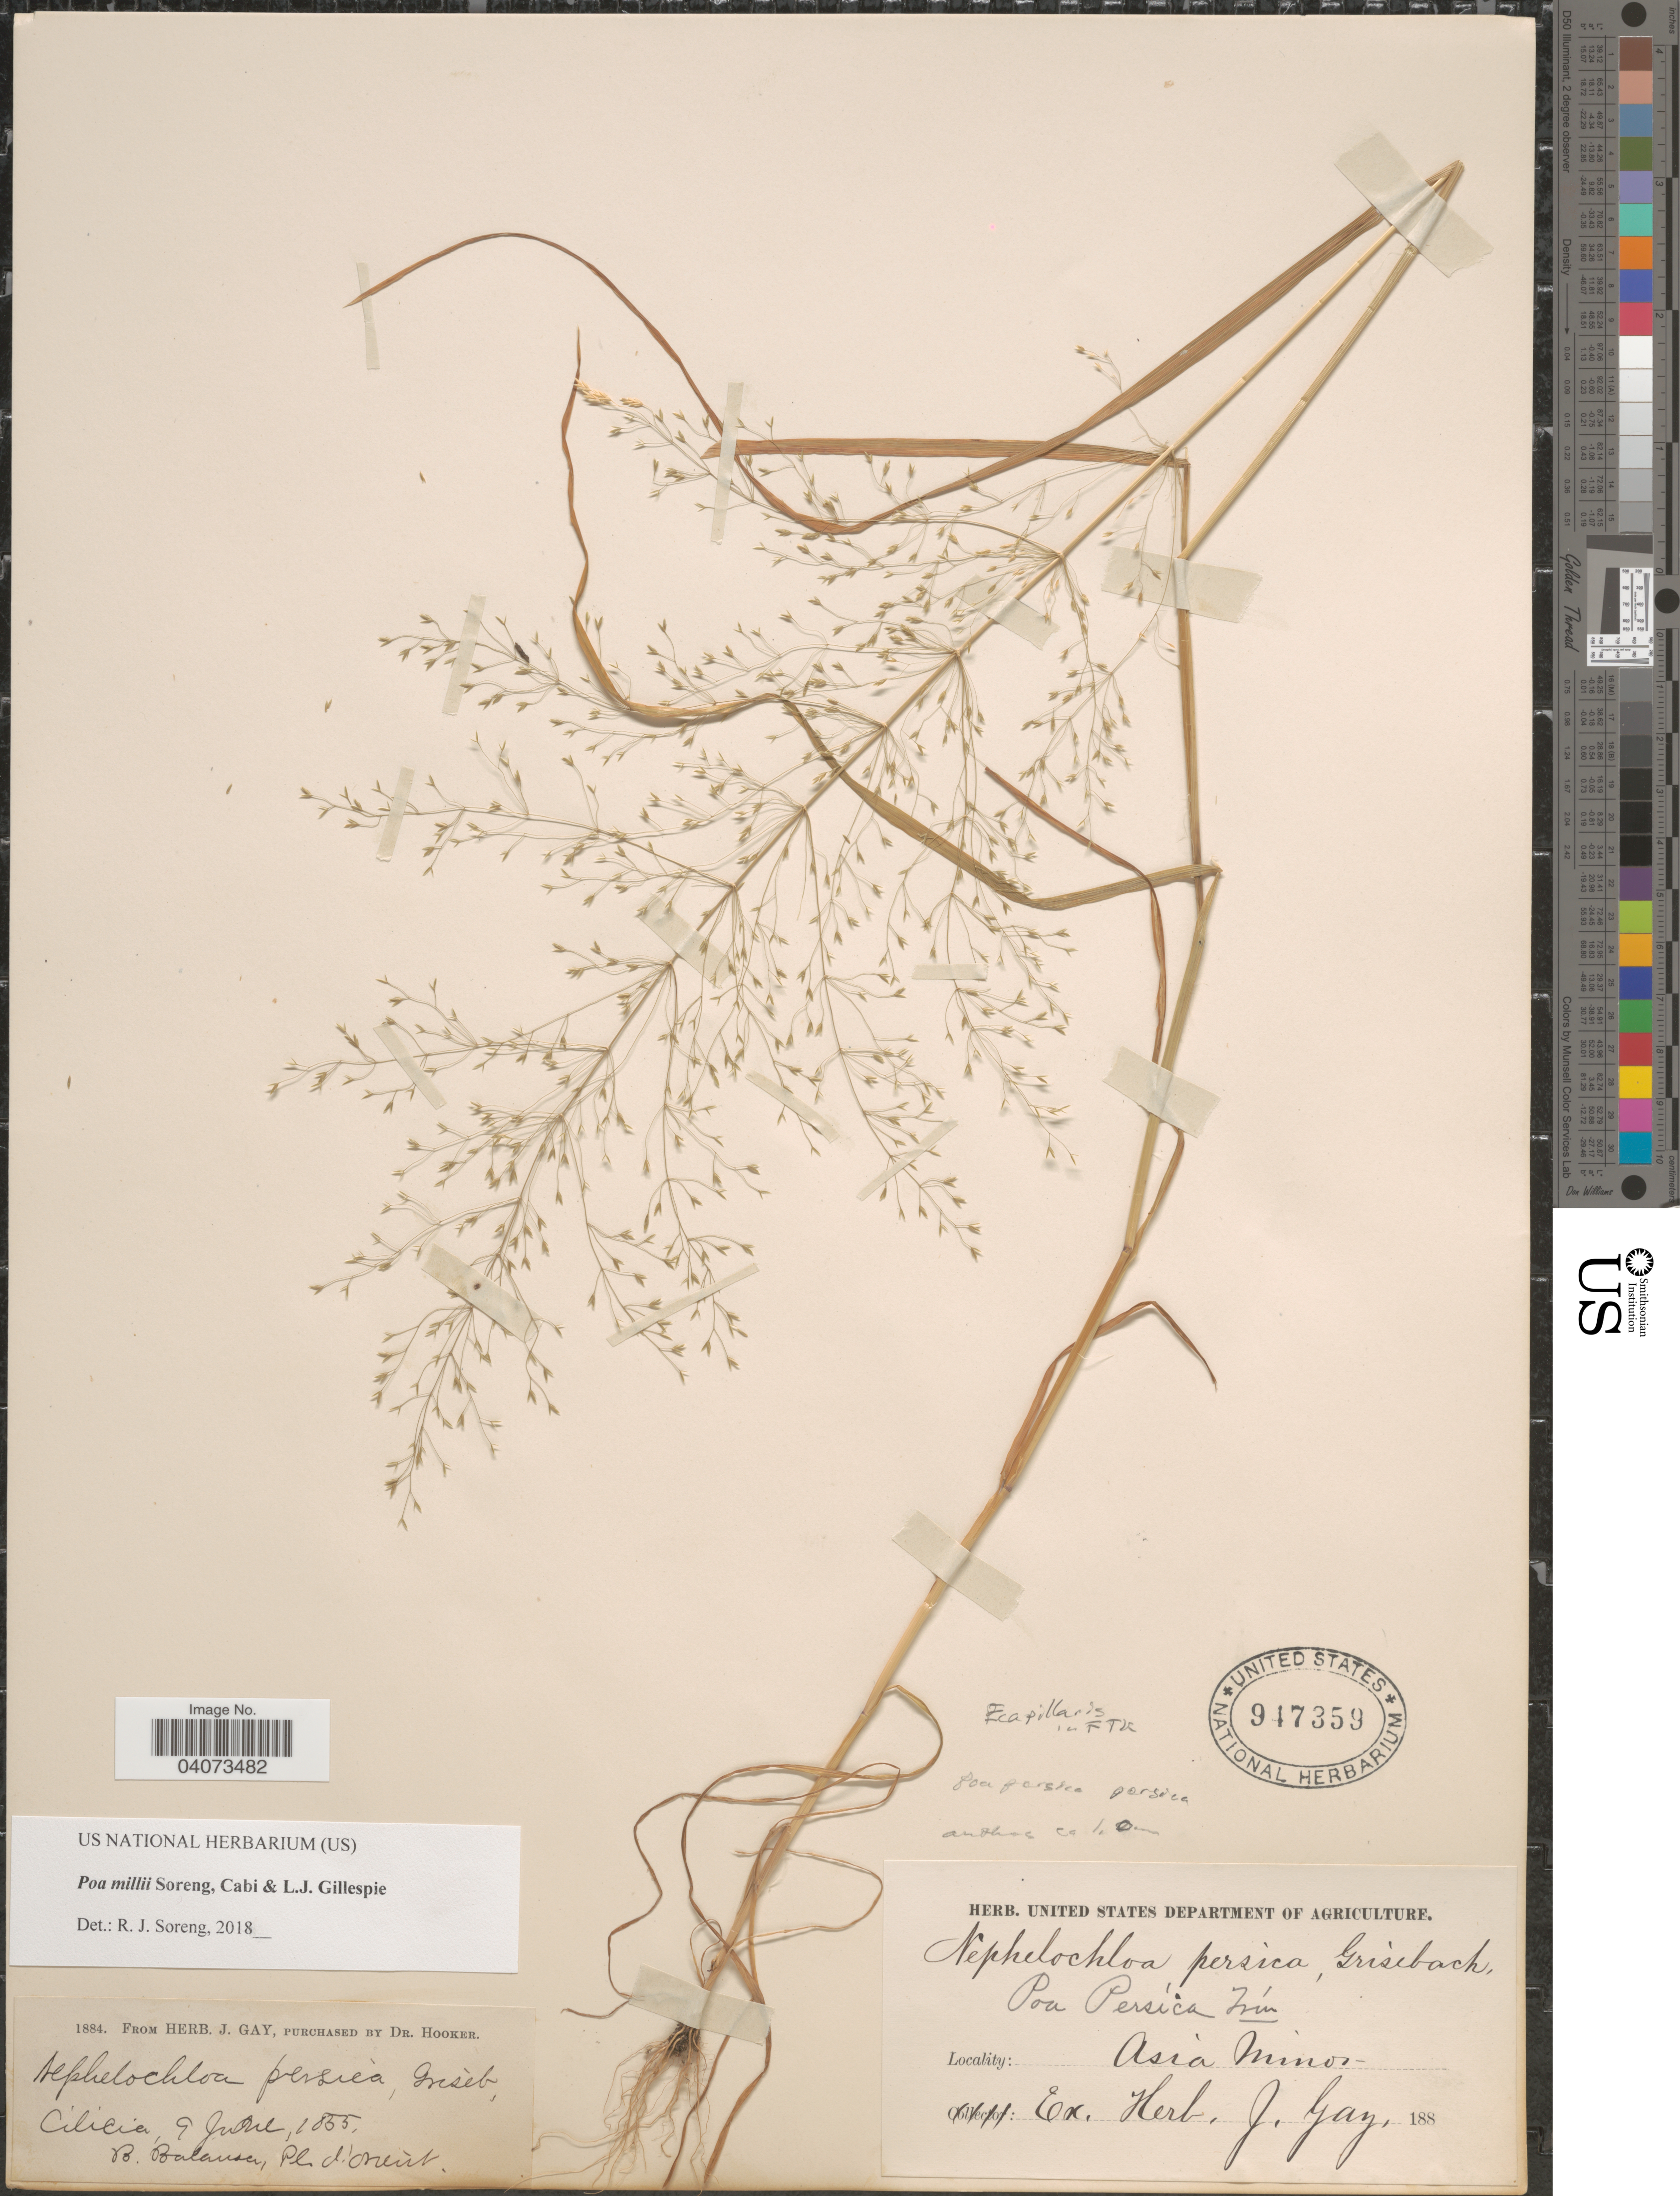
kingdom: Plantae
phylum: Tracheophyta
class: Liliopsida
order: Poales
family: Poaceae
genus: Poa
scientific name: Poa millii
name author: Soreng et al.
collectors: B. Balansa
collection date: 1855-06-09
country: Turkey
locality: Cicilia. D'Orient. Asia minor.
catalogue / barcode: US 947359